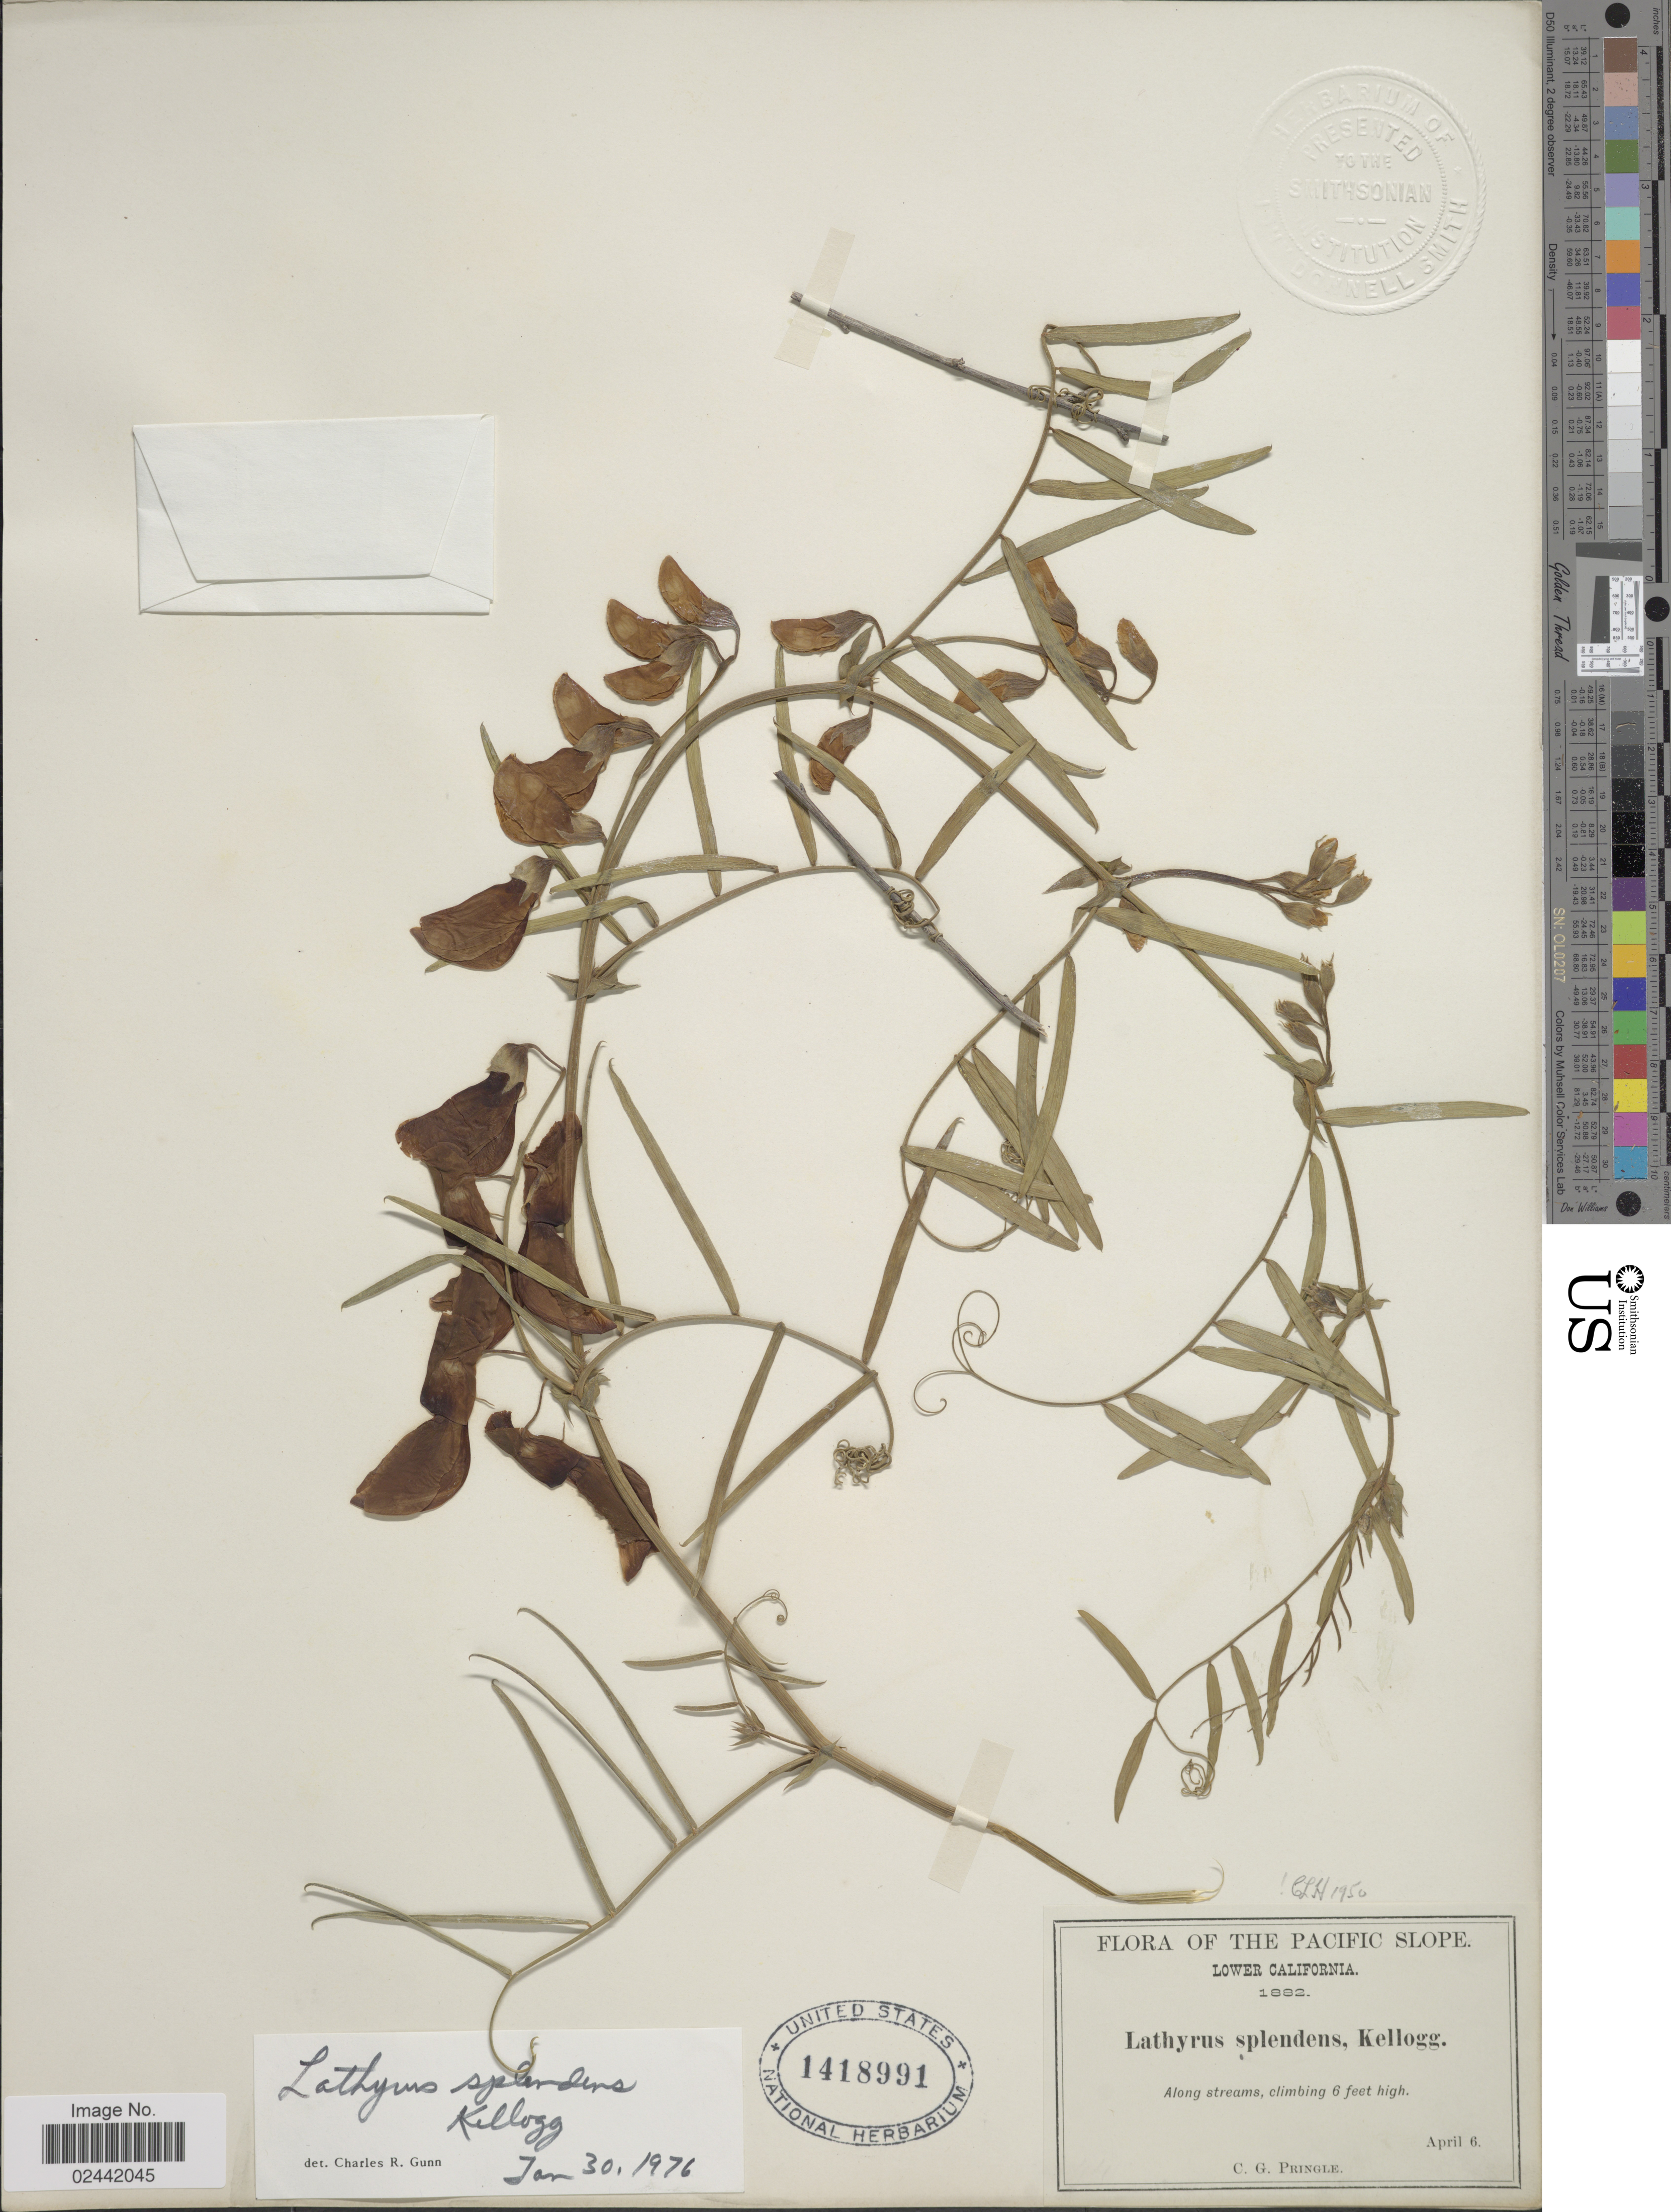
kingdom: Plantae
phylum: Tracheophyta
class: Magnoliopsida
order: Fabales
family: Fabaceae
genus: Lathyrus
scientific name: Lathyrus splendens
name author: Kellogg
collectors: C. G. Pringle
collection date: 1882-04-06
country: Mexico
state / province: Baja California Norte / Baja California Sur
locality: Pacific Slope. Lower California. Along streams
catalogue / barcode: US 1418991